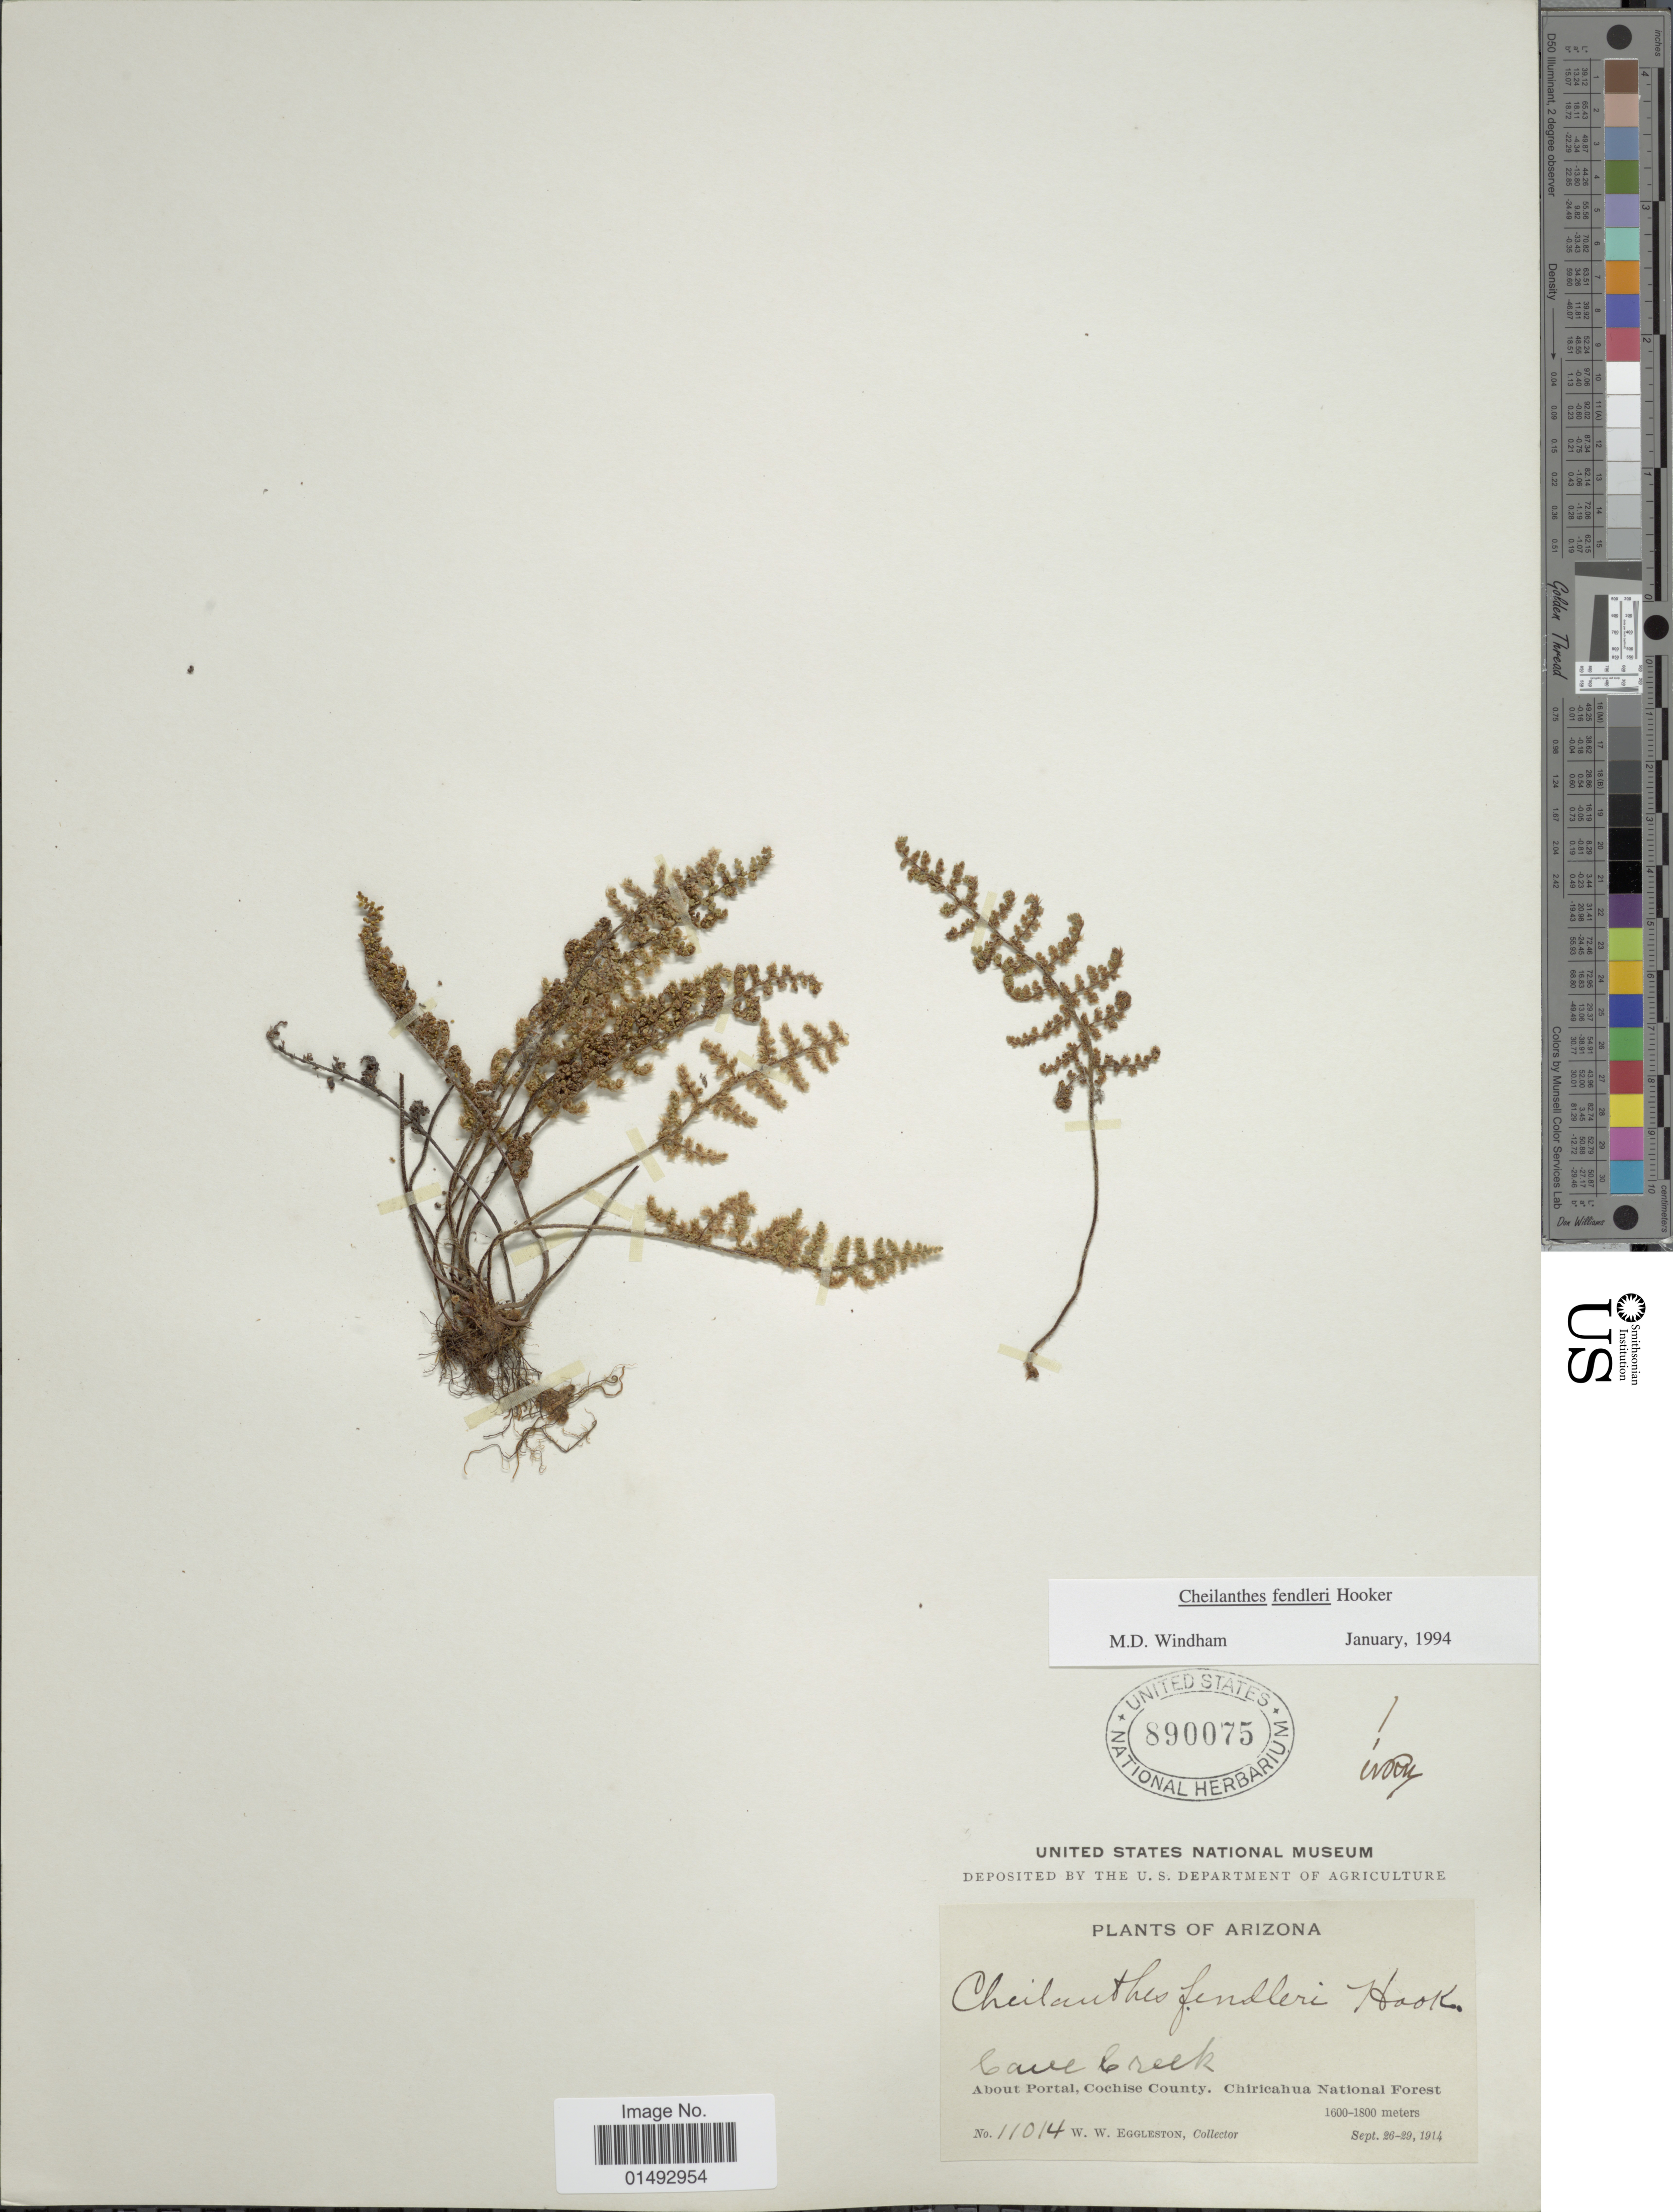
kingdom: Plantae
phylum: Tracheophyta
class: Polypodiopsida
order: Polypodiales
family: Pteridaceae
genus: Myriopteris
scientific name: Myriopteris fendleri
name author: (Hook.) E. Fourn.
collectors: W. W. Eggleston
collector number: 11014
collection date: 1914-09-26/1914-09-29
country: United States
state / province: Arizona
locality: Cave Creek, About Portal, Cochise County, Chiricahua National Forest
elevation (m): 1600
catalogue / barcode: US 890075